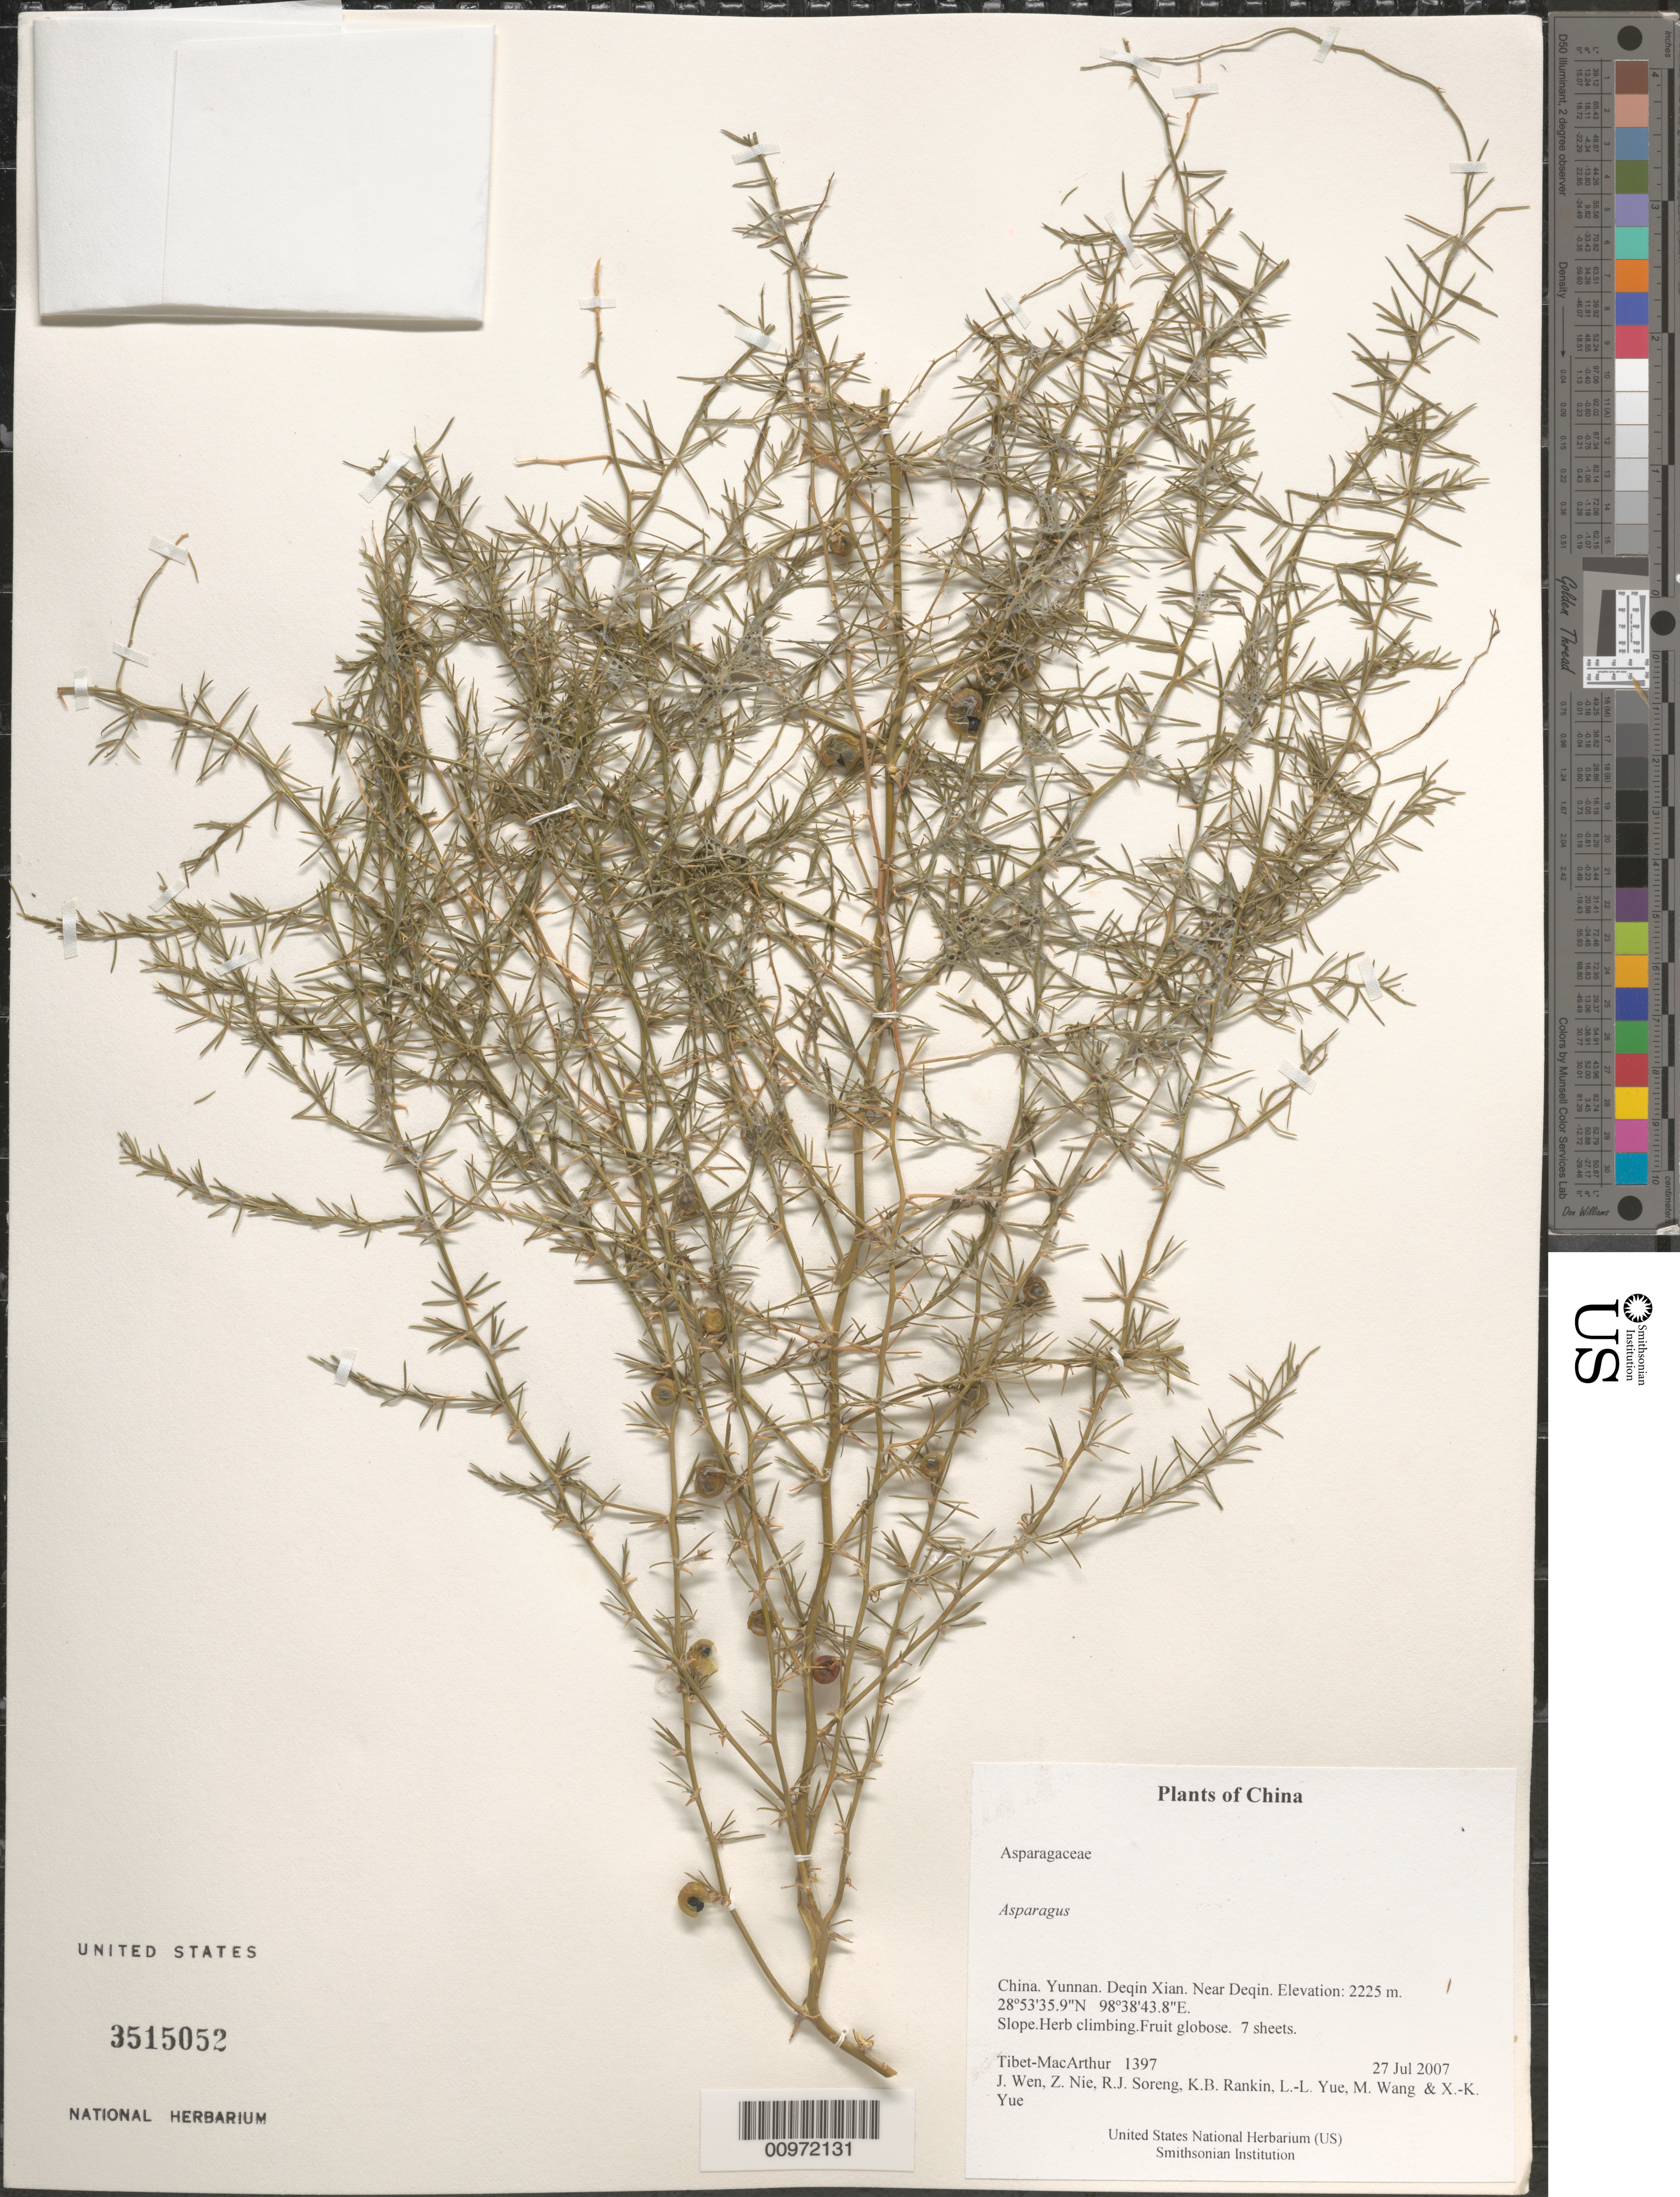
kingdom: Plantae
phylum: Tracheophyta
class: Liliopsida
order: Asparagales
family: Asparagaceae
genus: Asparagus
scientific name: Asparagus sp.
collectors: Tibet-MacArthur, J. Wen, Z. Nie, R. J. Soreng, K. Rankin, L. Yue, M. Wang & X. Yue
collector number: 1397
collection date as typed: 27 Jul 2007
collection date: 2007-07-27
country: China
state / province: Yunnan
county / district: Deqin Xian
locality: Near Deqin.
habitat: Slope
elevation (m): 2225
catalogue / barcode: US 3515052